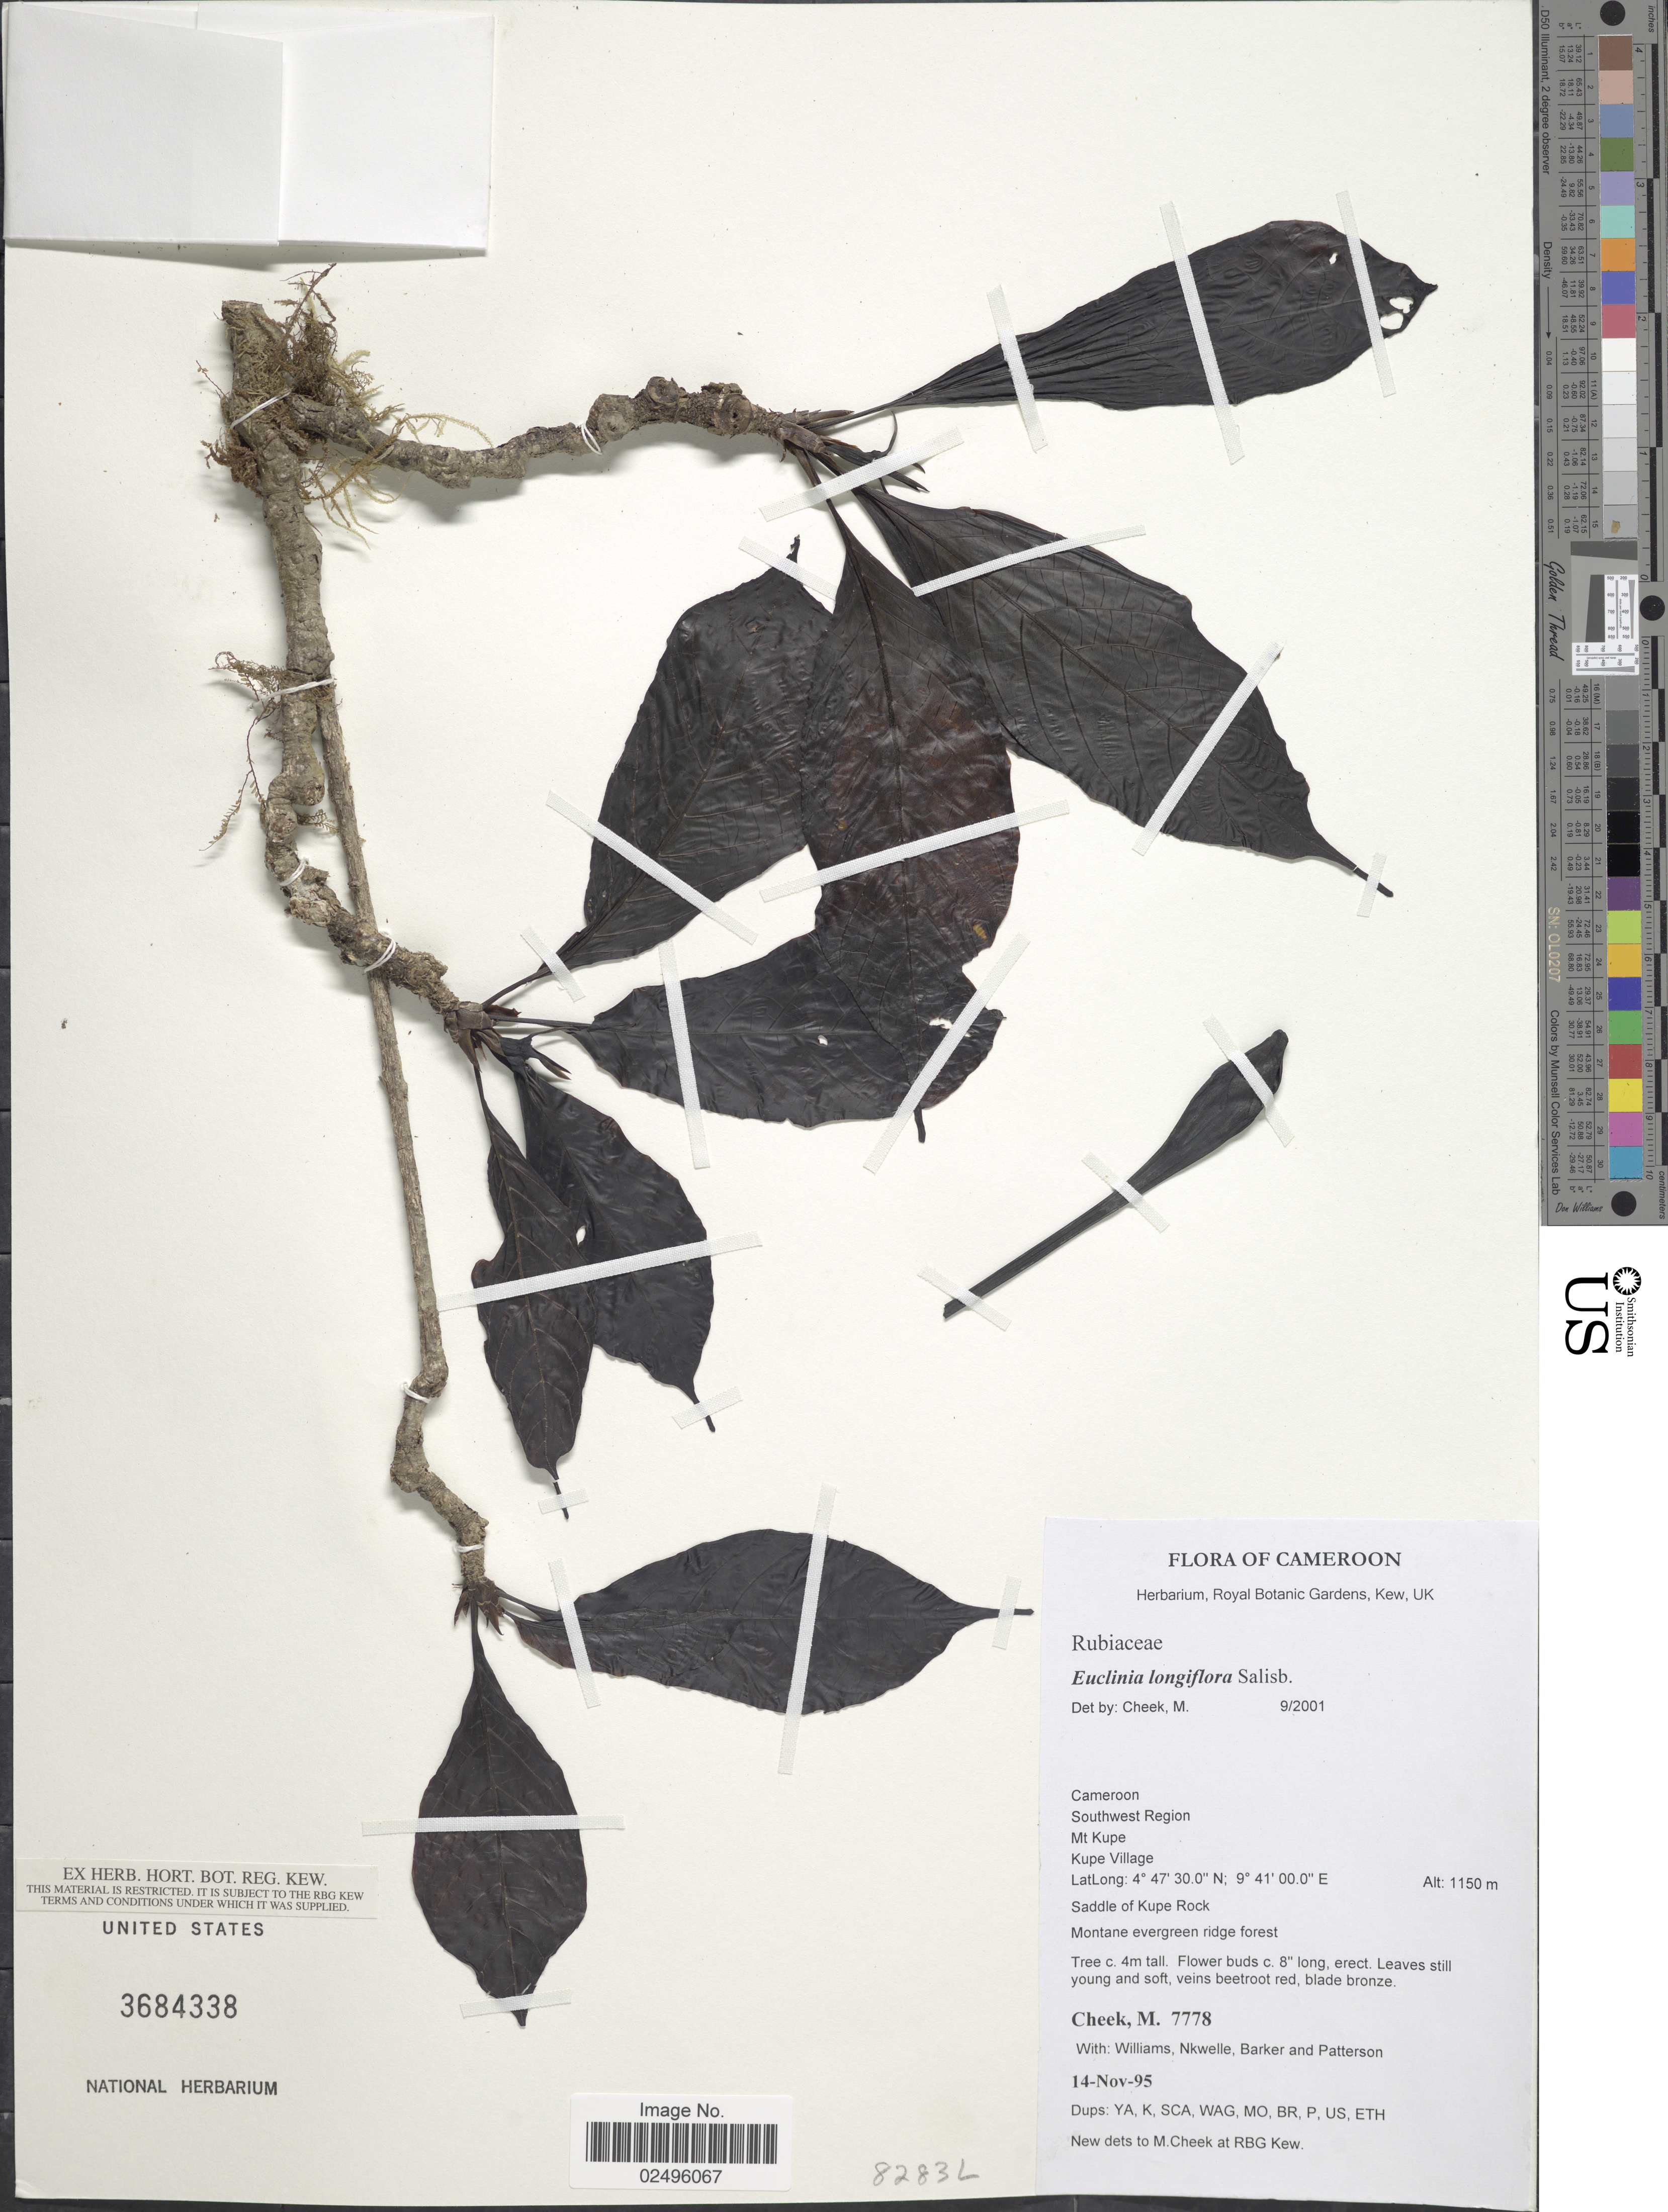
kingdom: Plantae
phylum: Tracheophyta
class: Magnoliopsida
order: Gentianales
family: Rubiaceae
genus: Euclinia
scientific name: Euclinia longiflora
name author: Salisb.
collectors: M. Cheek, -- Williams, -. Nkwelle, Barker, -- & -. Patterson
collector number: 7778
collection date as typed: Transcribed d/m/y: 14/11/95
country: Cameroon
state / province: Sud-Ouest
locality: Southwest Region, Mt Kupe, Kupe Village, Saddle of Kupe Rock, Montane evergreen ridge forest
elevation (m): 1150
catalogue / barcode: US 3684338